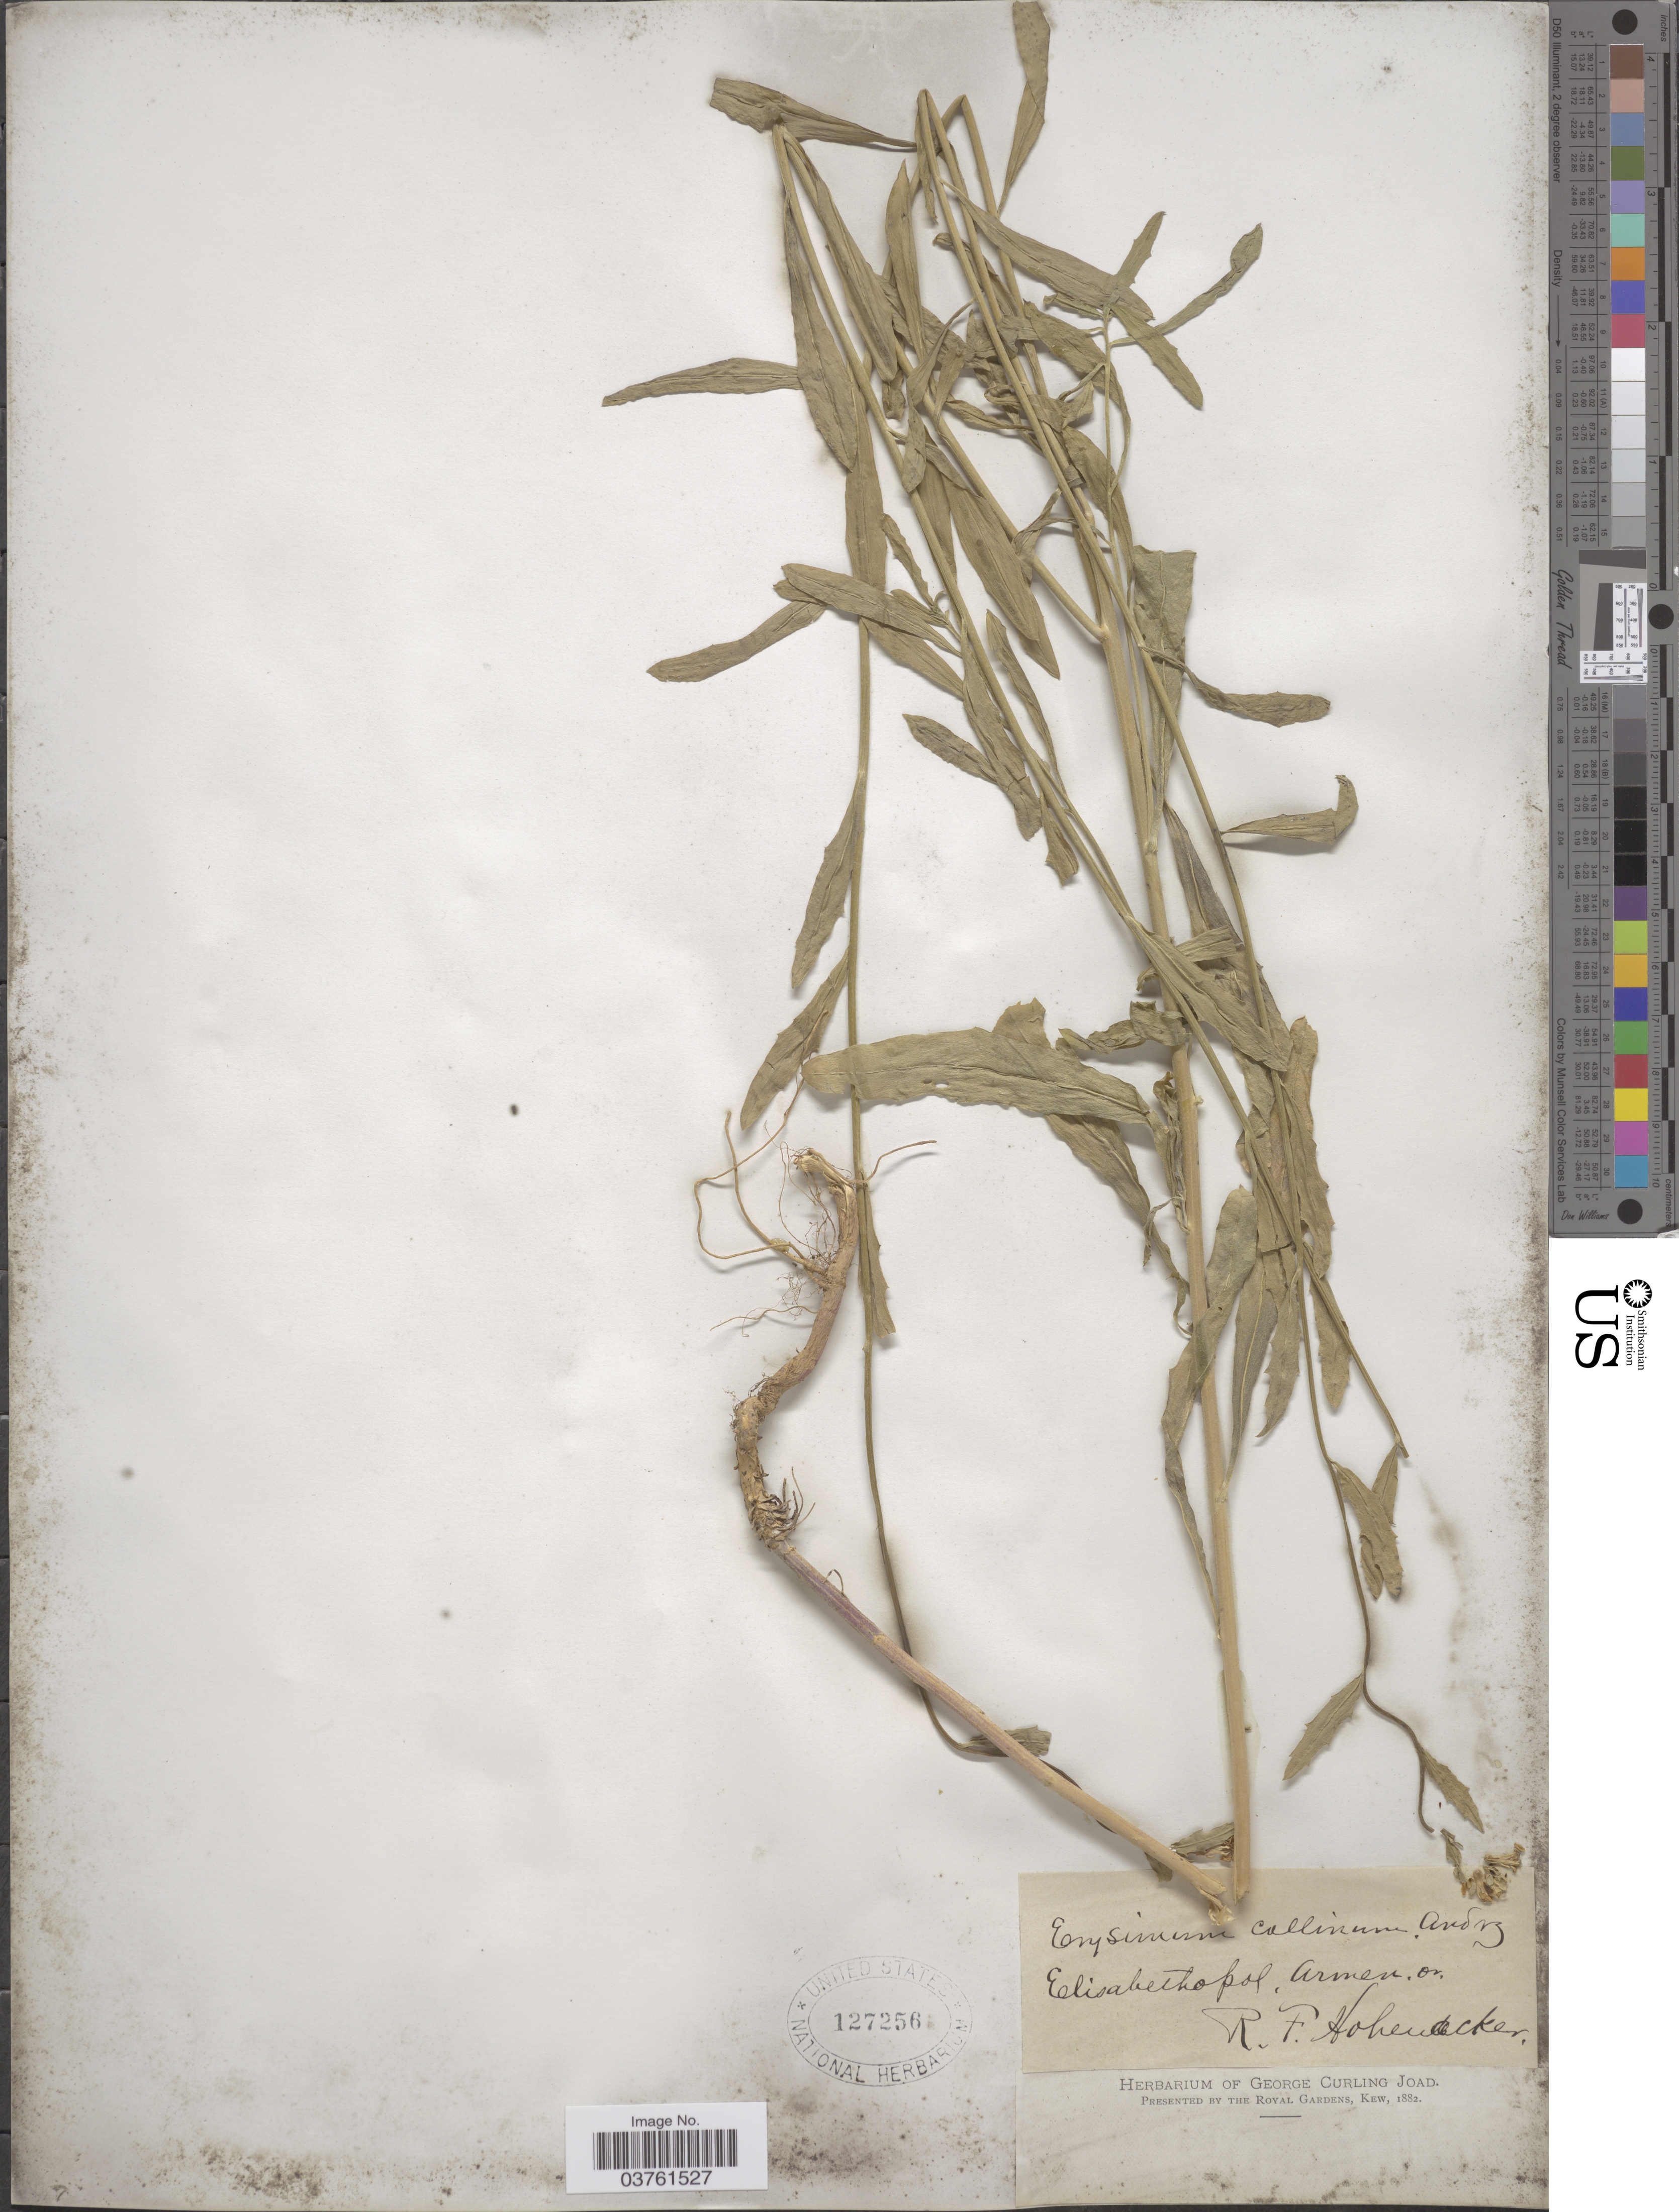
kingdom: Plantae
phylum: Tracheophyta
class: Magnoliopsida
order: Brassicales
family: Brassicaceae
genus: Erysimum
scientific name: Erysimum collinum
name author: Andrz.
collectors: R. F. Hohenacker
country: Azerbaijan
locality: Elisabethopol, Armen. or.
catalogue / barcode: US 127256